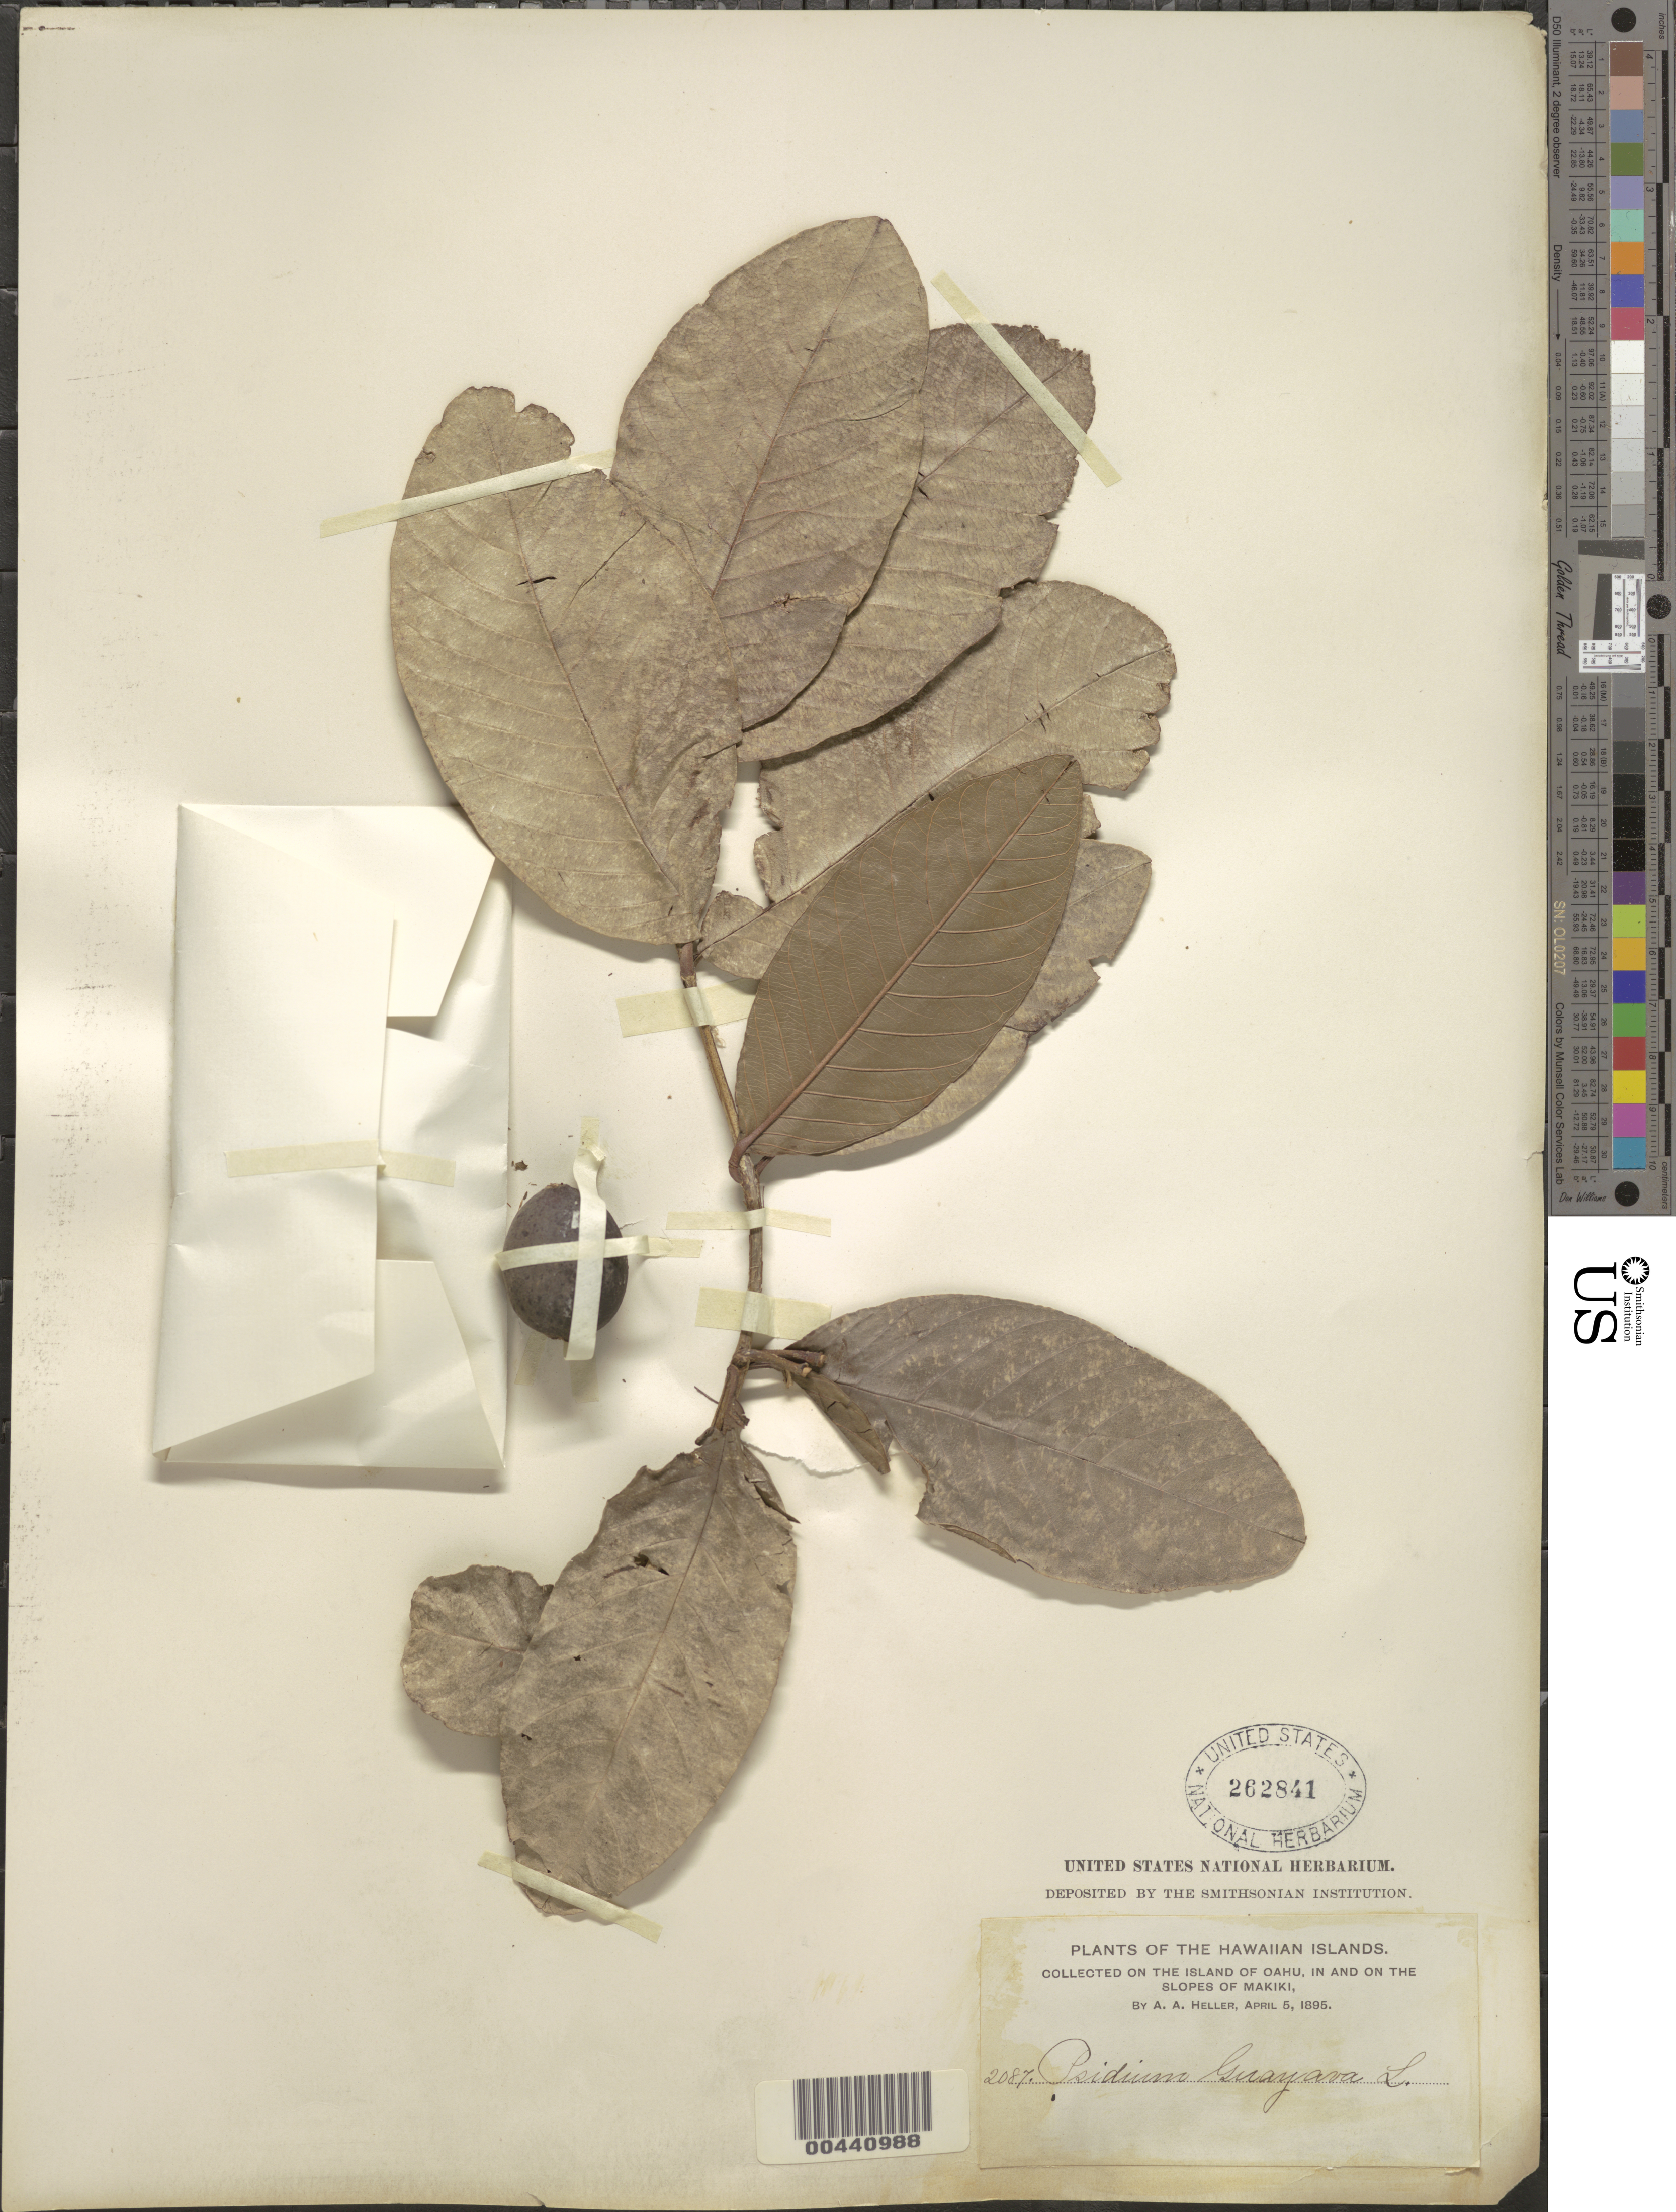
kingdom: Plantae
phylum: Tracheophyta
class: Magnoliopsida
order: Myrtales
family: Myrtaceae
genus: Psidium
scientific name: Psidium guajava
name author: L.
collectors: A. A. Heller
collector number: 2087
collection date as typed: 5 Apr 1895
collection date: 1895-04-05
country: United States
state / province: Hawaii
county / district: Honolulu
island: Oahu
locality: In and on the slopes of Makiki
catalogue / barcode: US 262841